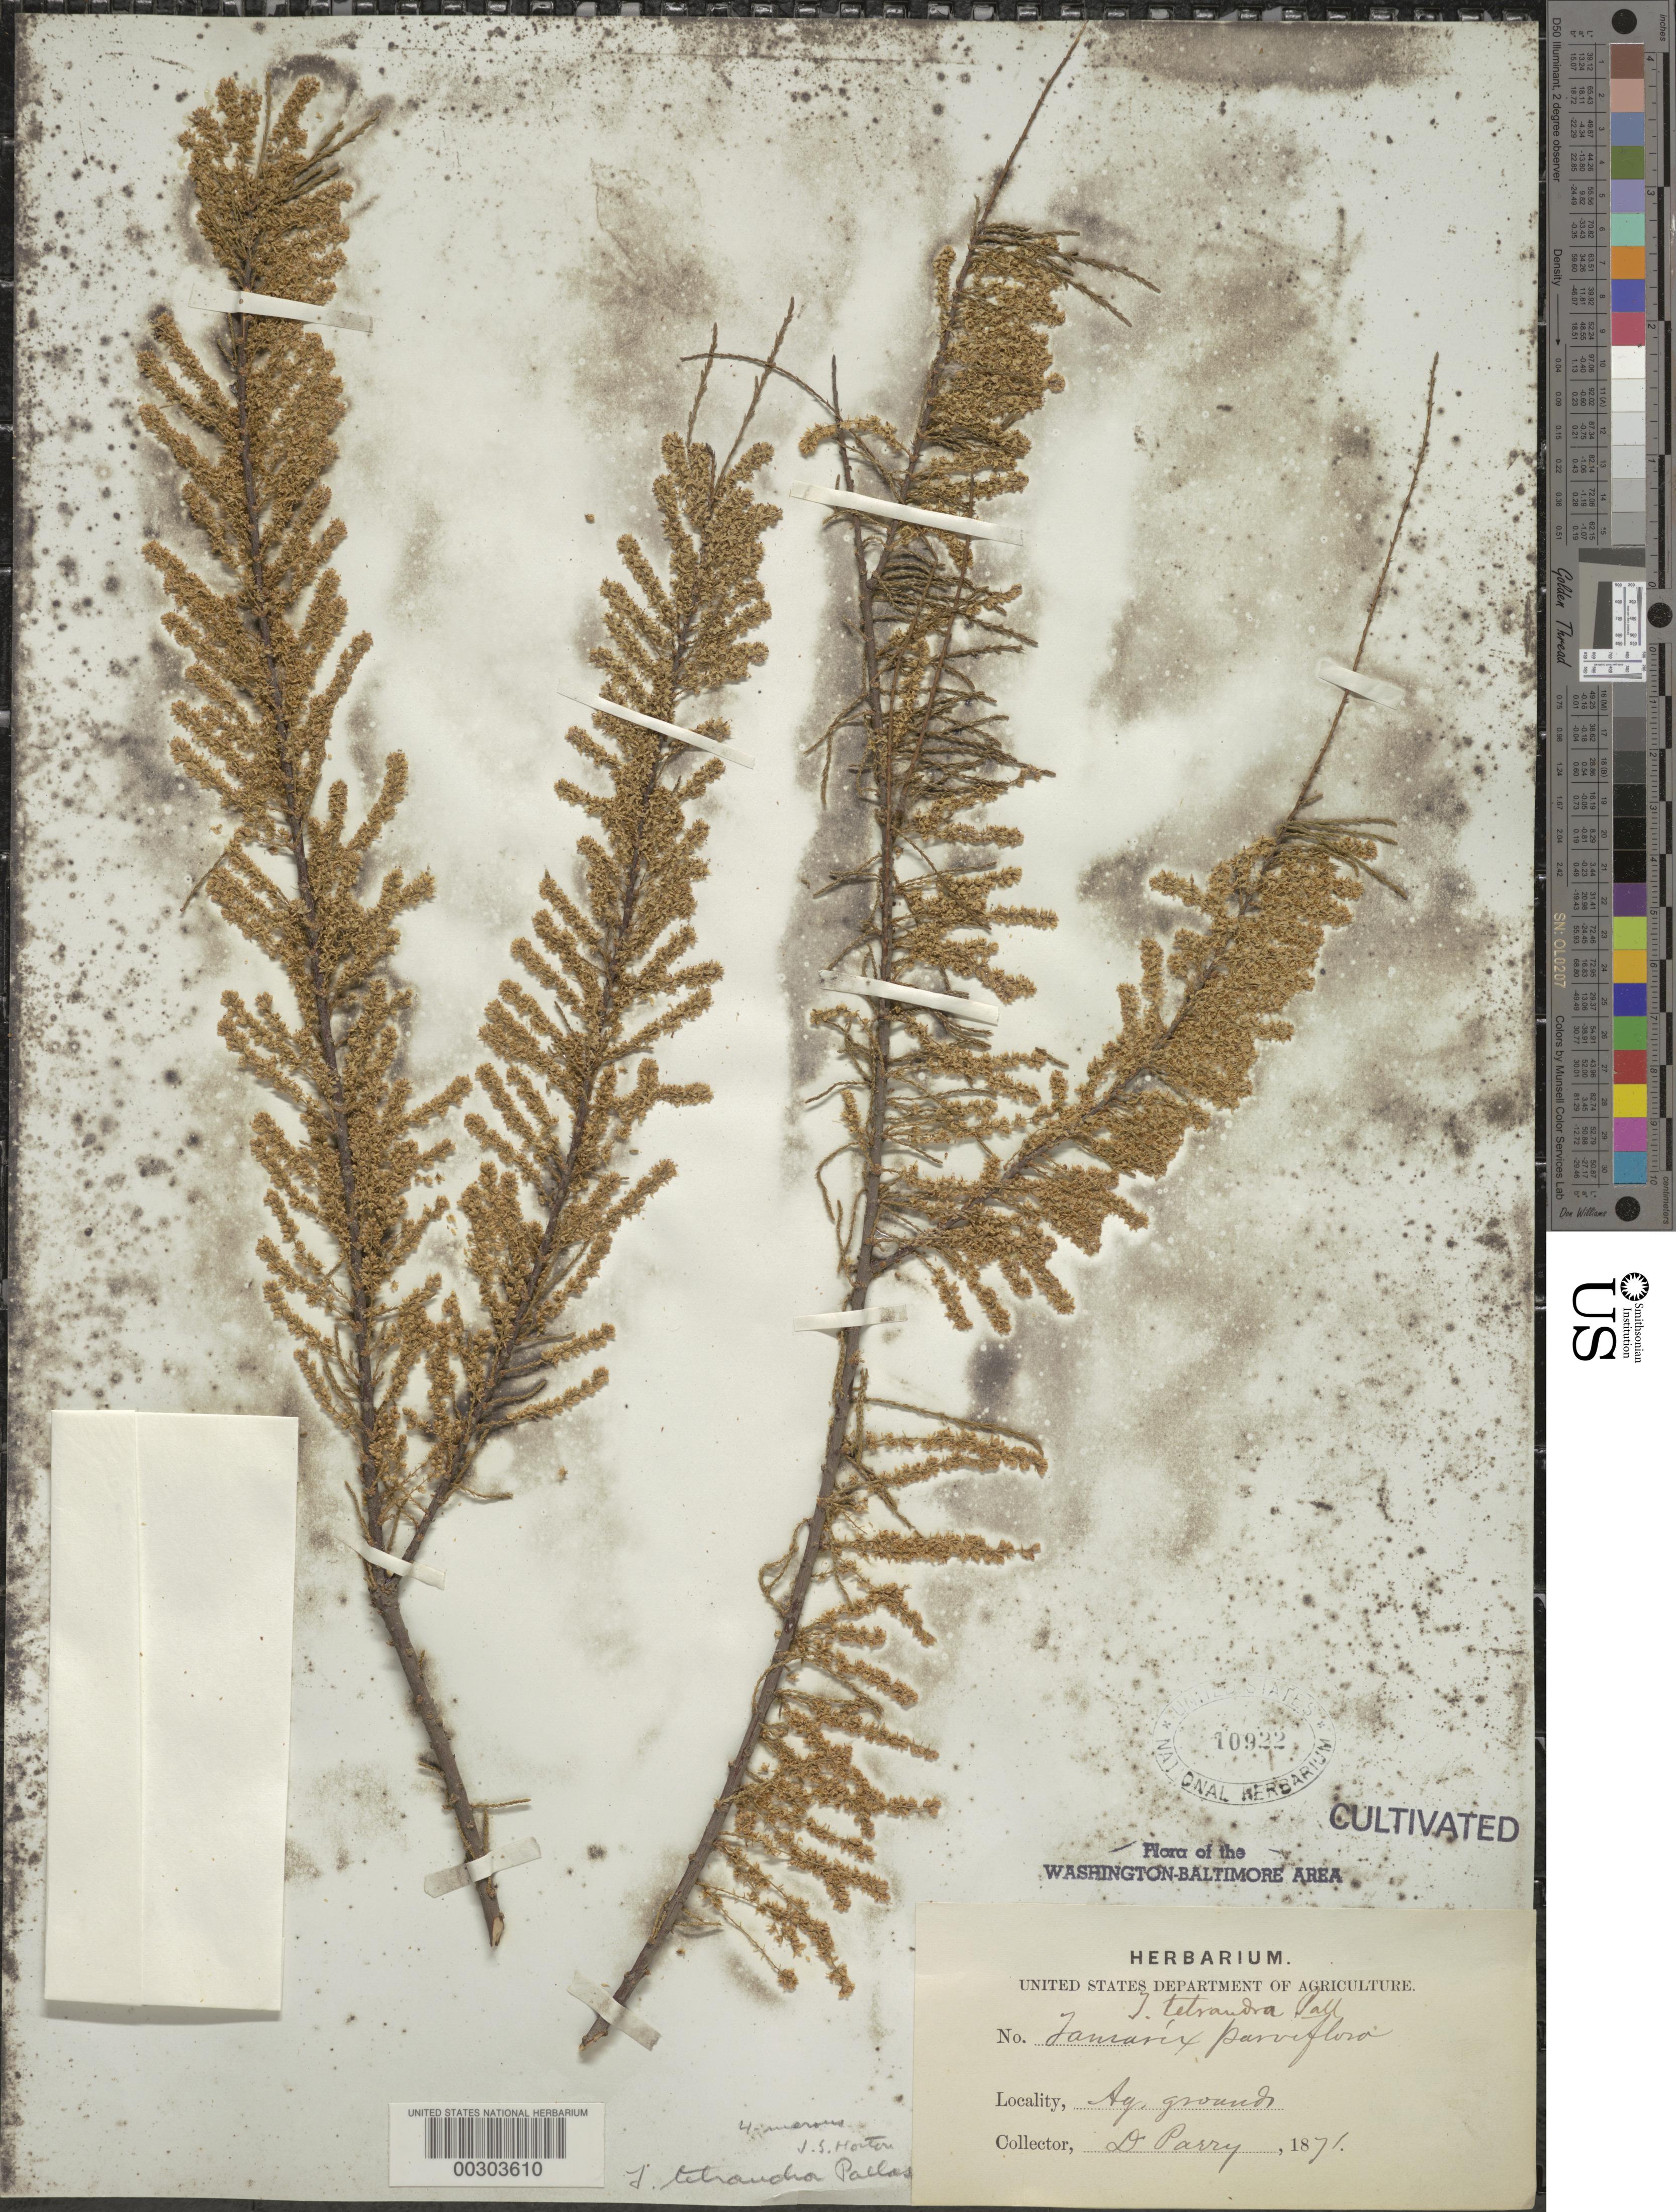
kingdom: Plantae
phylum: Tracheophyta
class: Magnoliopsida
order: Caryophyllales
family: Tamaricaceae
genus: Tamarix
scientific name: Tamarix tetrandra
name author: Pall. ex M. Bieb.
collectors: D. Parry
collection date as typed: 1871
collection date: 1871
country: United States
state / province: District of Columbia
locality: Department of Agriculture grounds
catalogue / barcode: US 10922